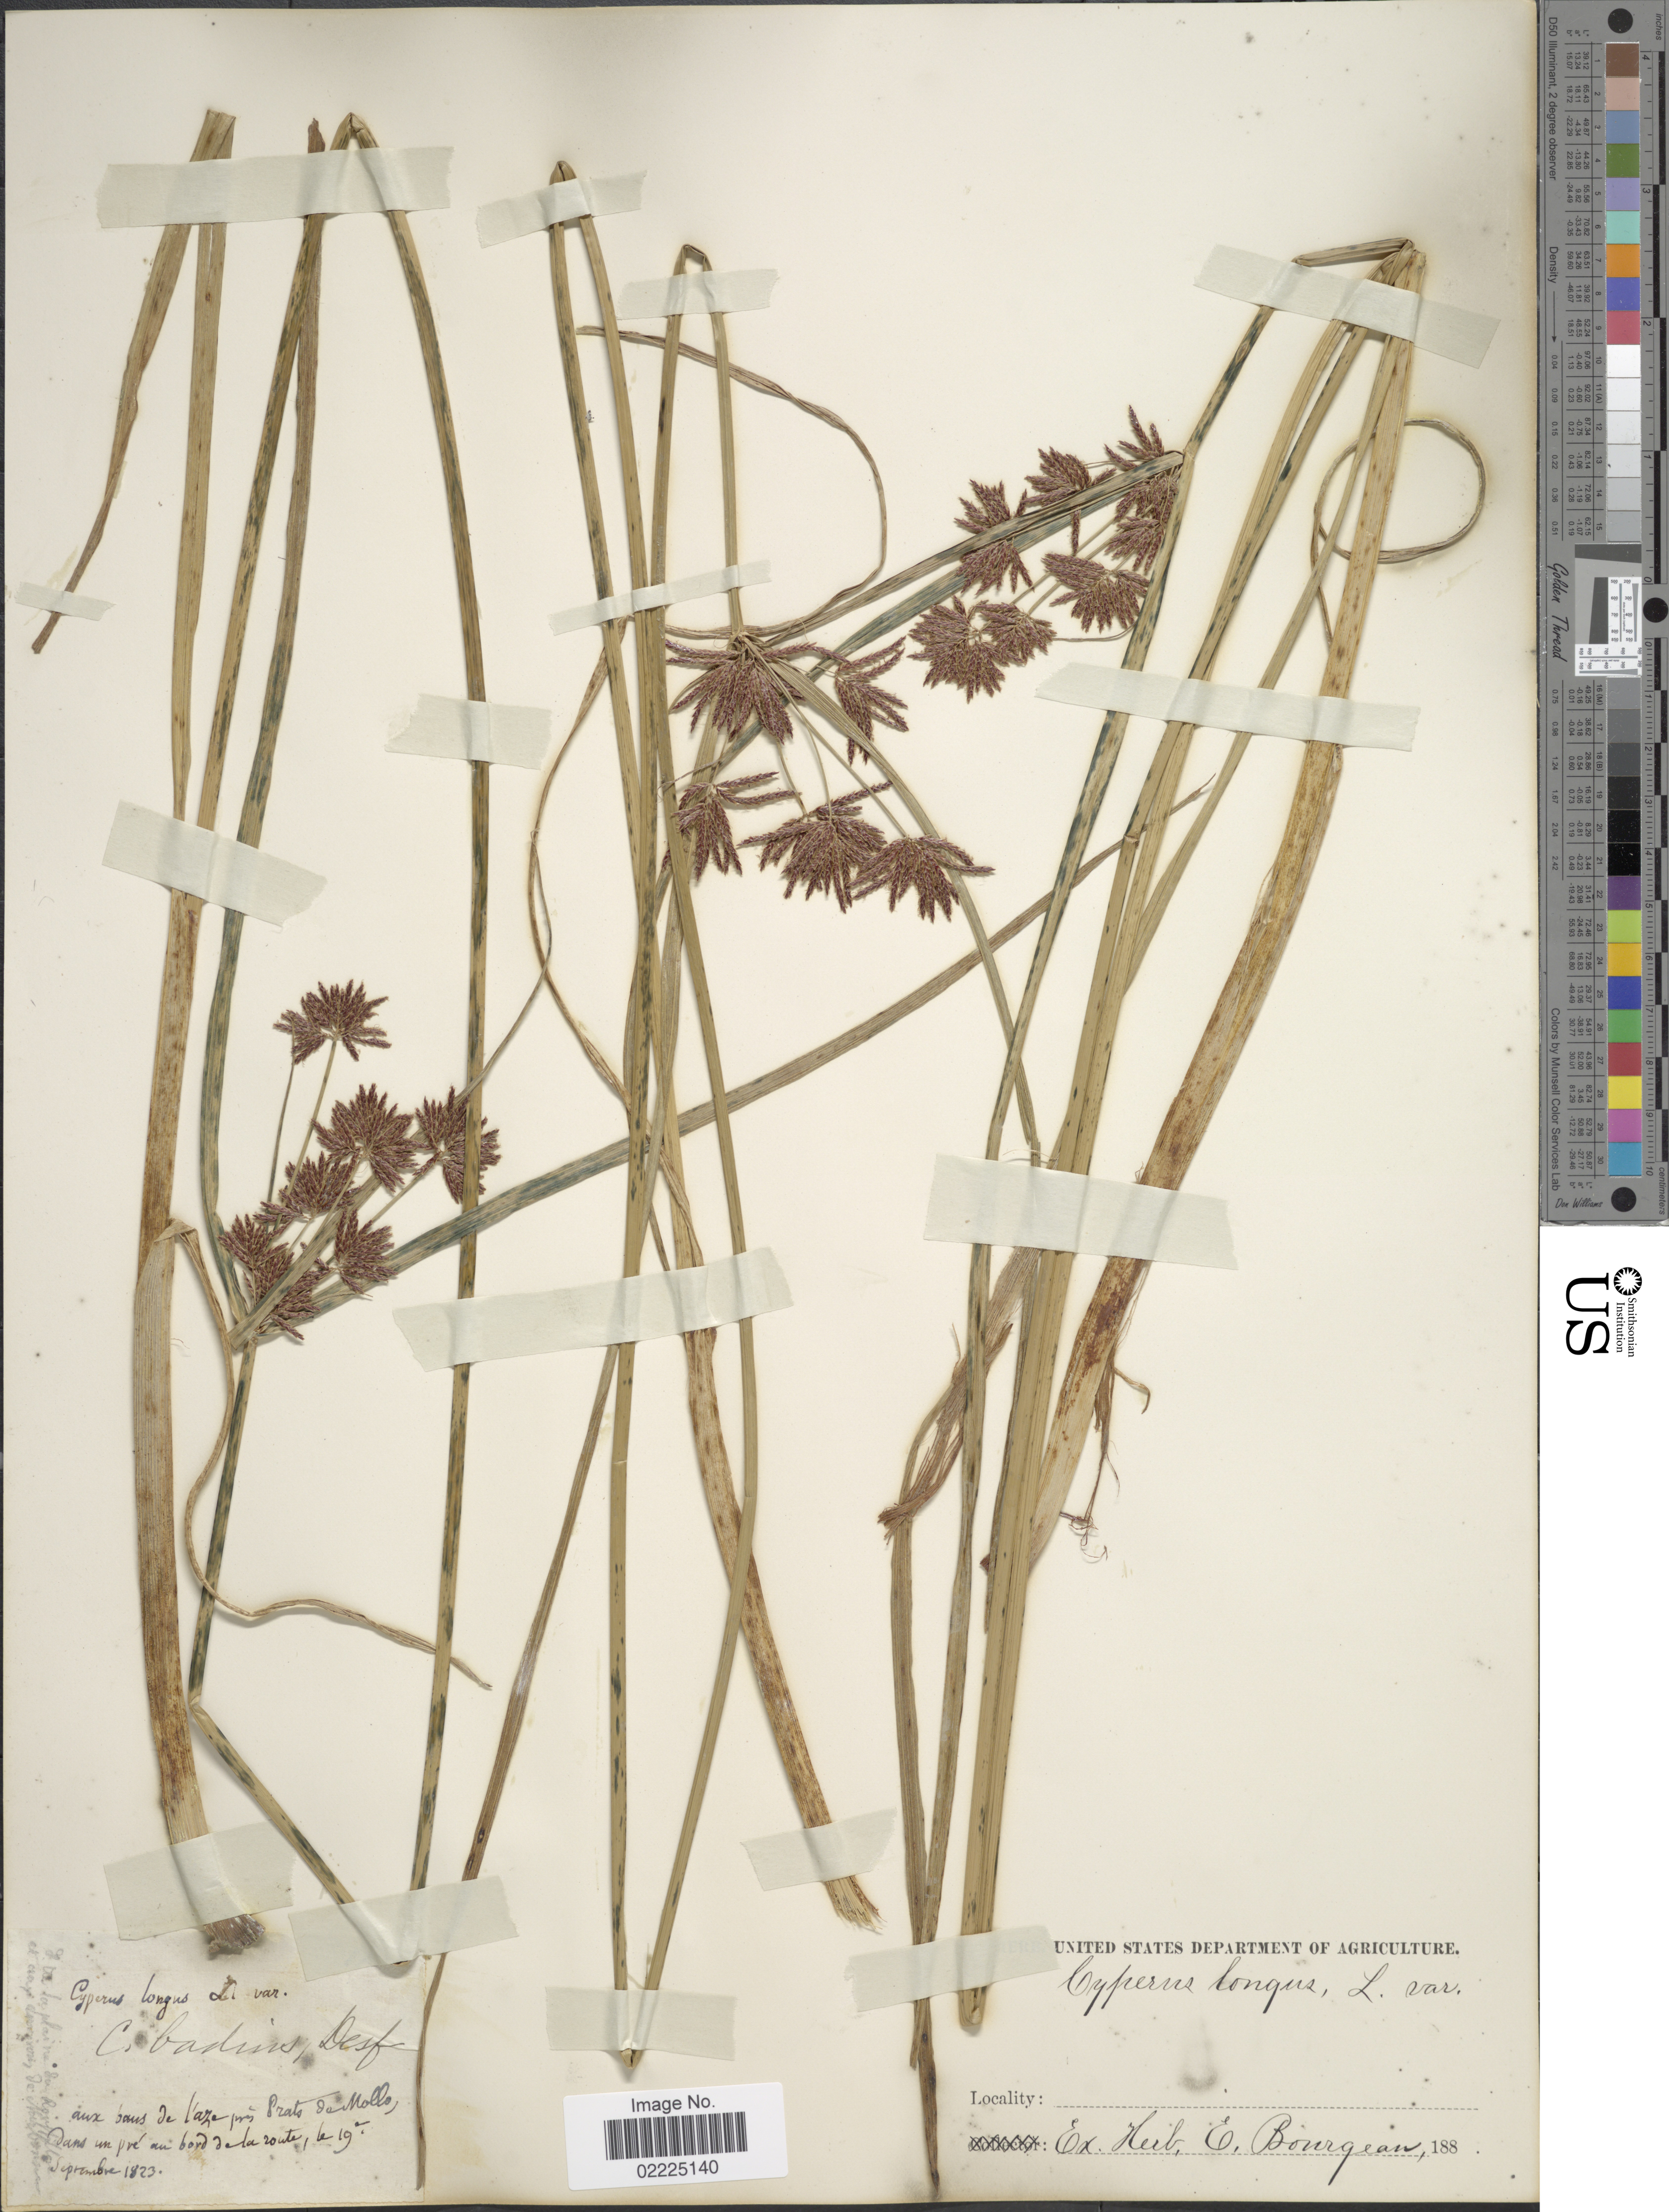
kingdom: Plantae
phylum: Tracheophyta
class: Liliopsida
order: Poales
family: Cyperaceae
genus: Cyperus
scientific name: Cyperus longus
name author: L.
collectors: Ex herb. E. Bourgeau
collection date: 1823-09-19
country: France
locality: Aux baus de l'aze pres Prats de Mollo, dans un pre au bord de la route.